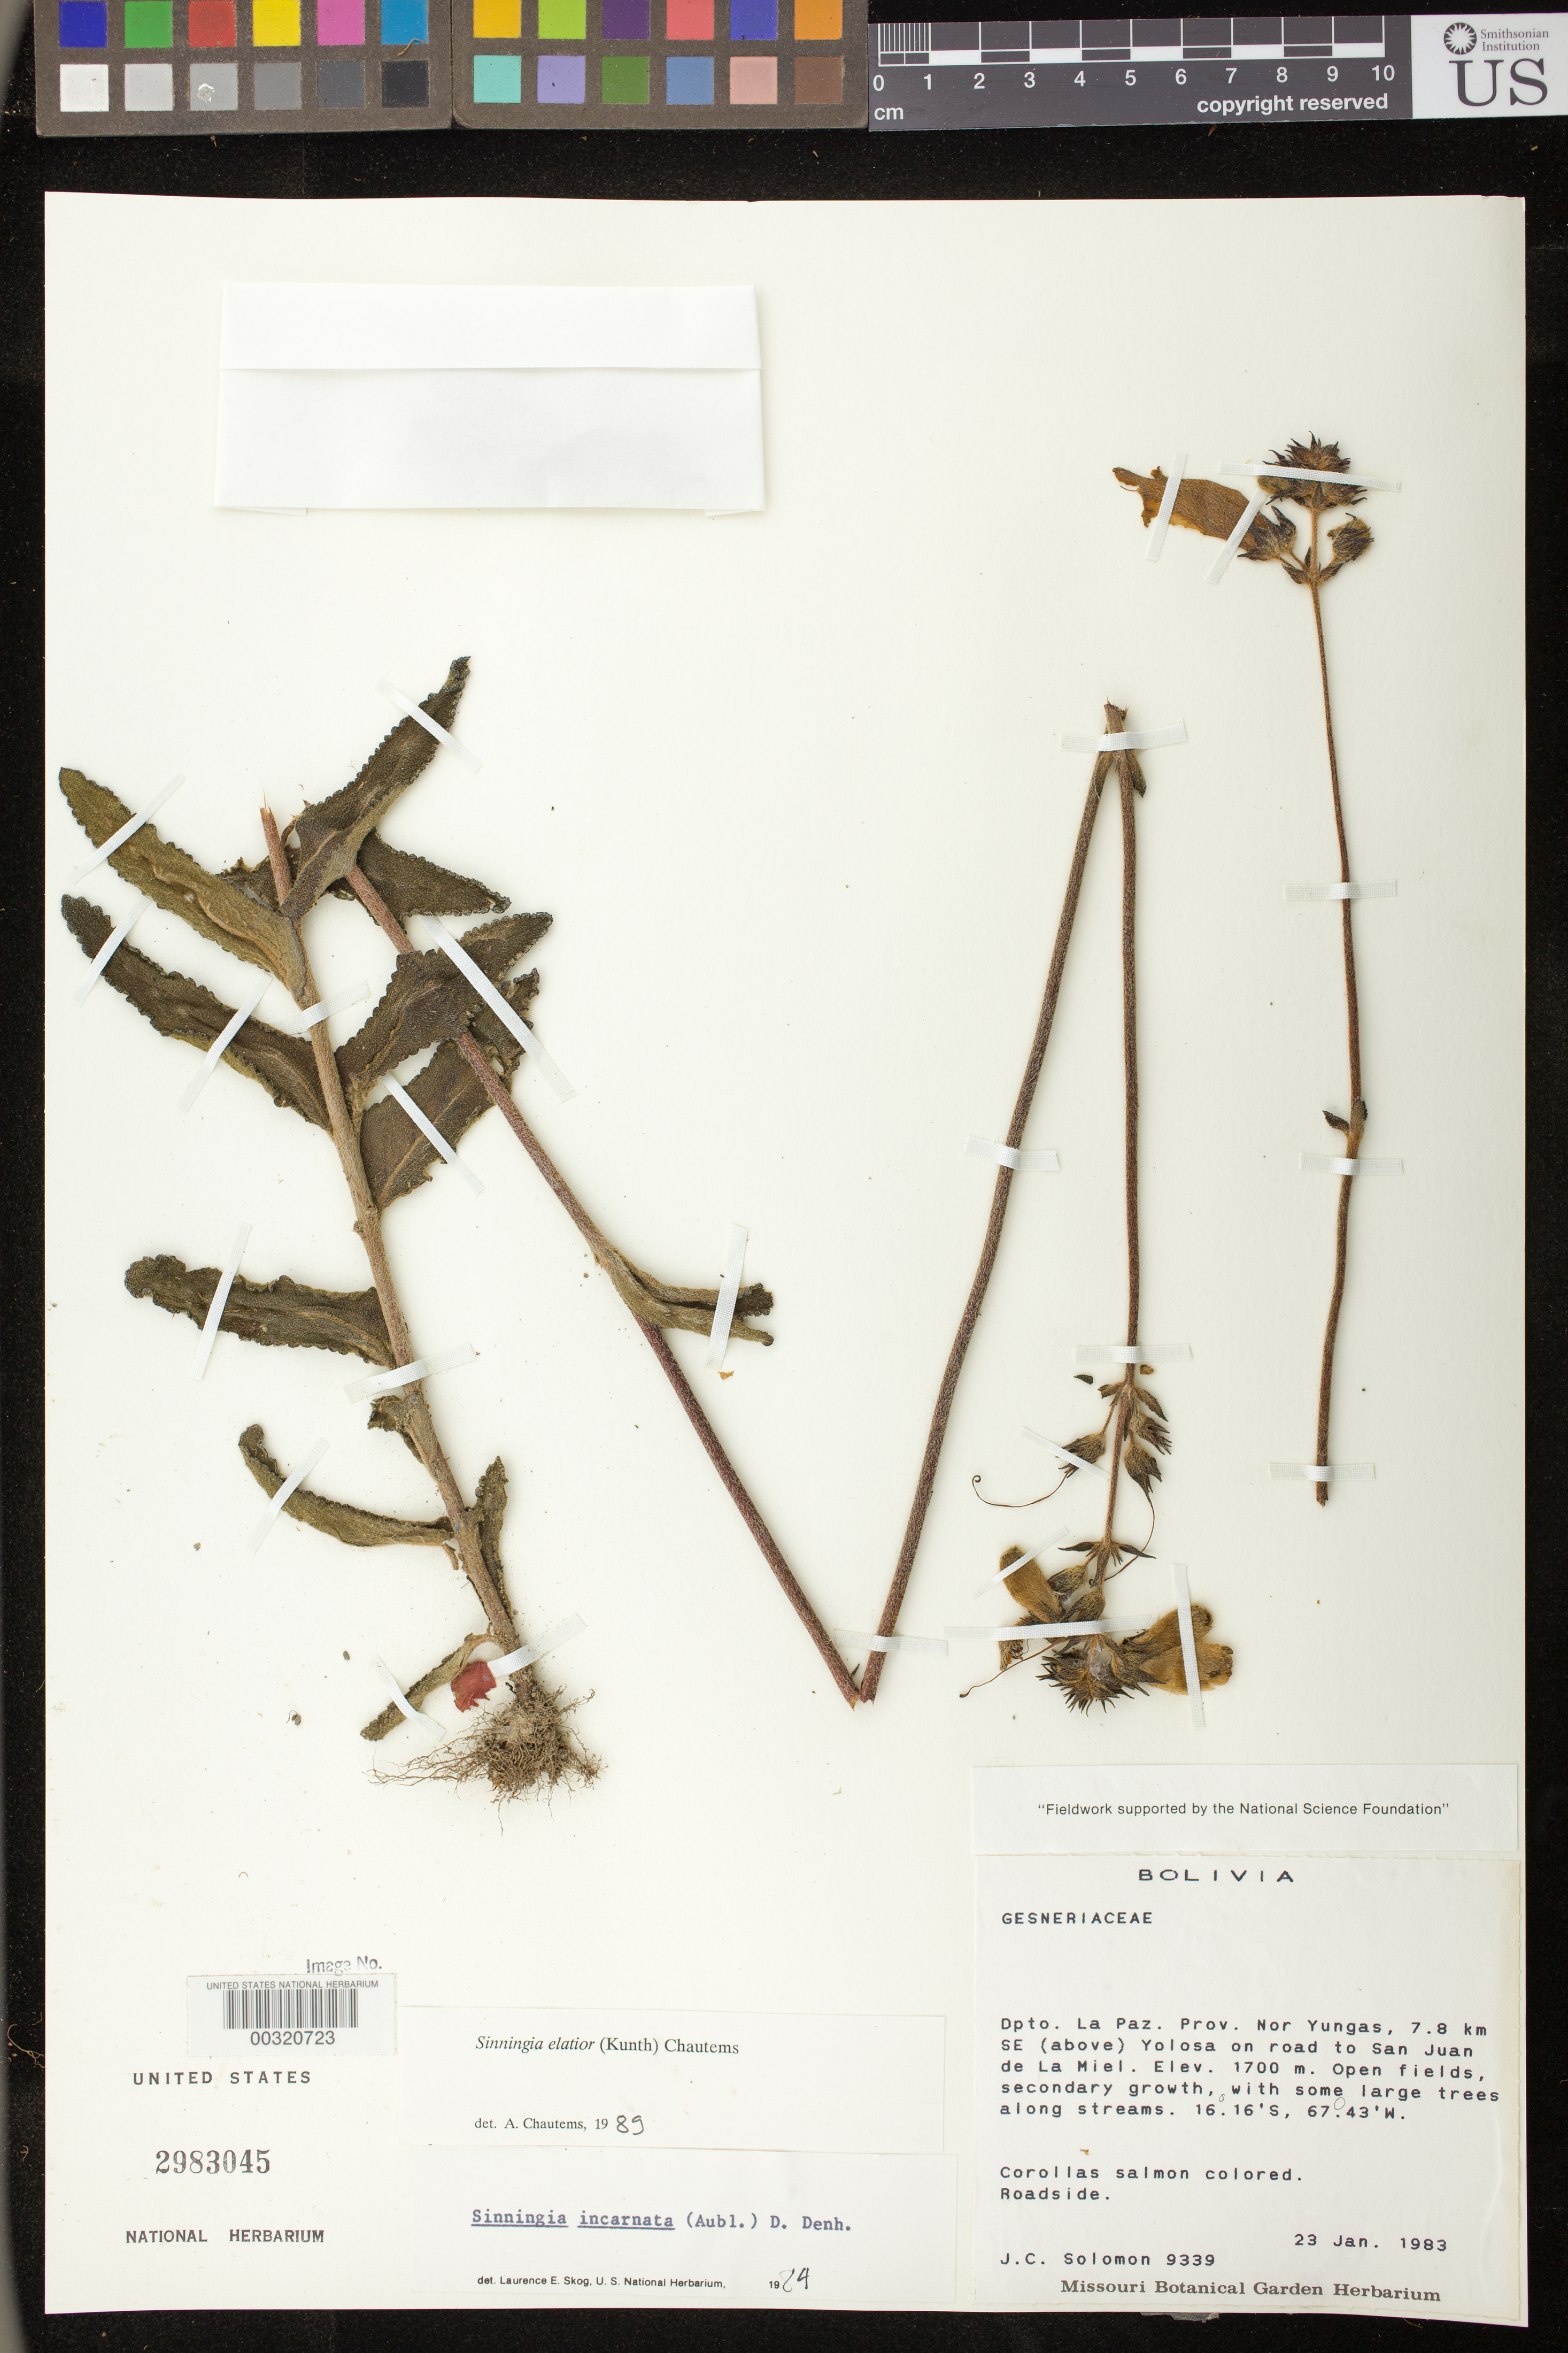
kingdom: Plantae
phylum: Tracheophyta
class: Magnoliopsida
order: Lamiales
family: Gesneriaceae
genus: Sinningia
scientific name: Sinningia elatior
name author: (Kunth) Chautems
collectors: J. C. Solomon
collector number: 9339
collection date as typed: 23 Jan 1983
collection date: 1983-01-23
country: Bolivia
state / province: La Paz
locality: Prov. Nor Yungas, 7.8 km SE (above) Yolosa on road to San Juan de la Miel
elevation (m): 1700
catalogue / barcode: US 2983045